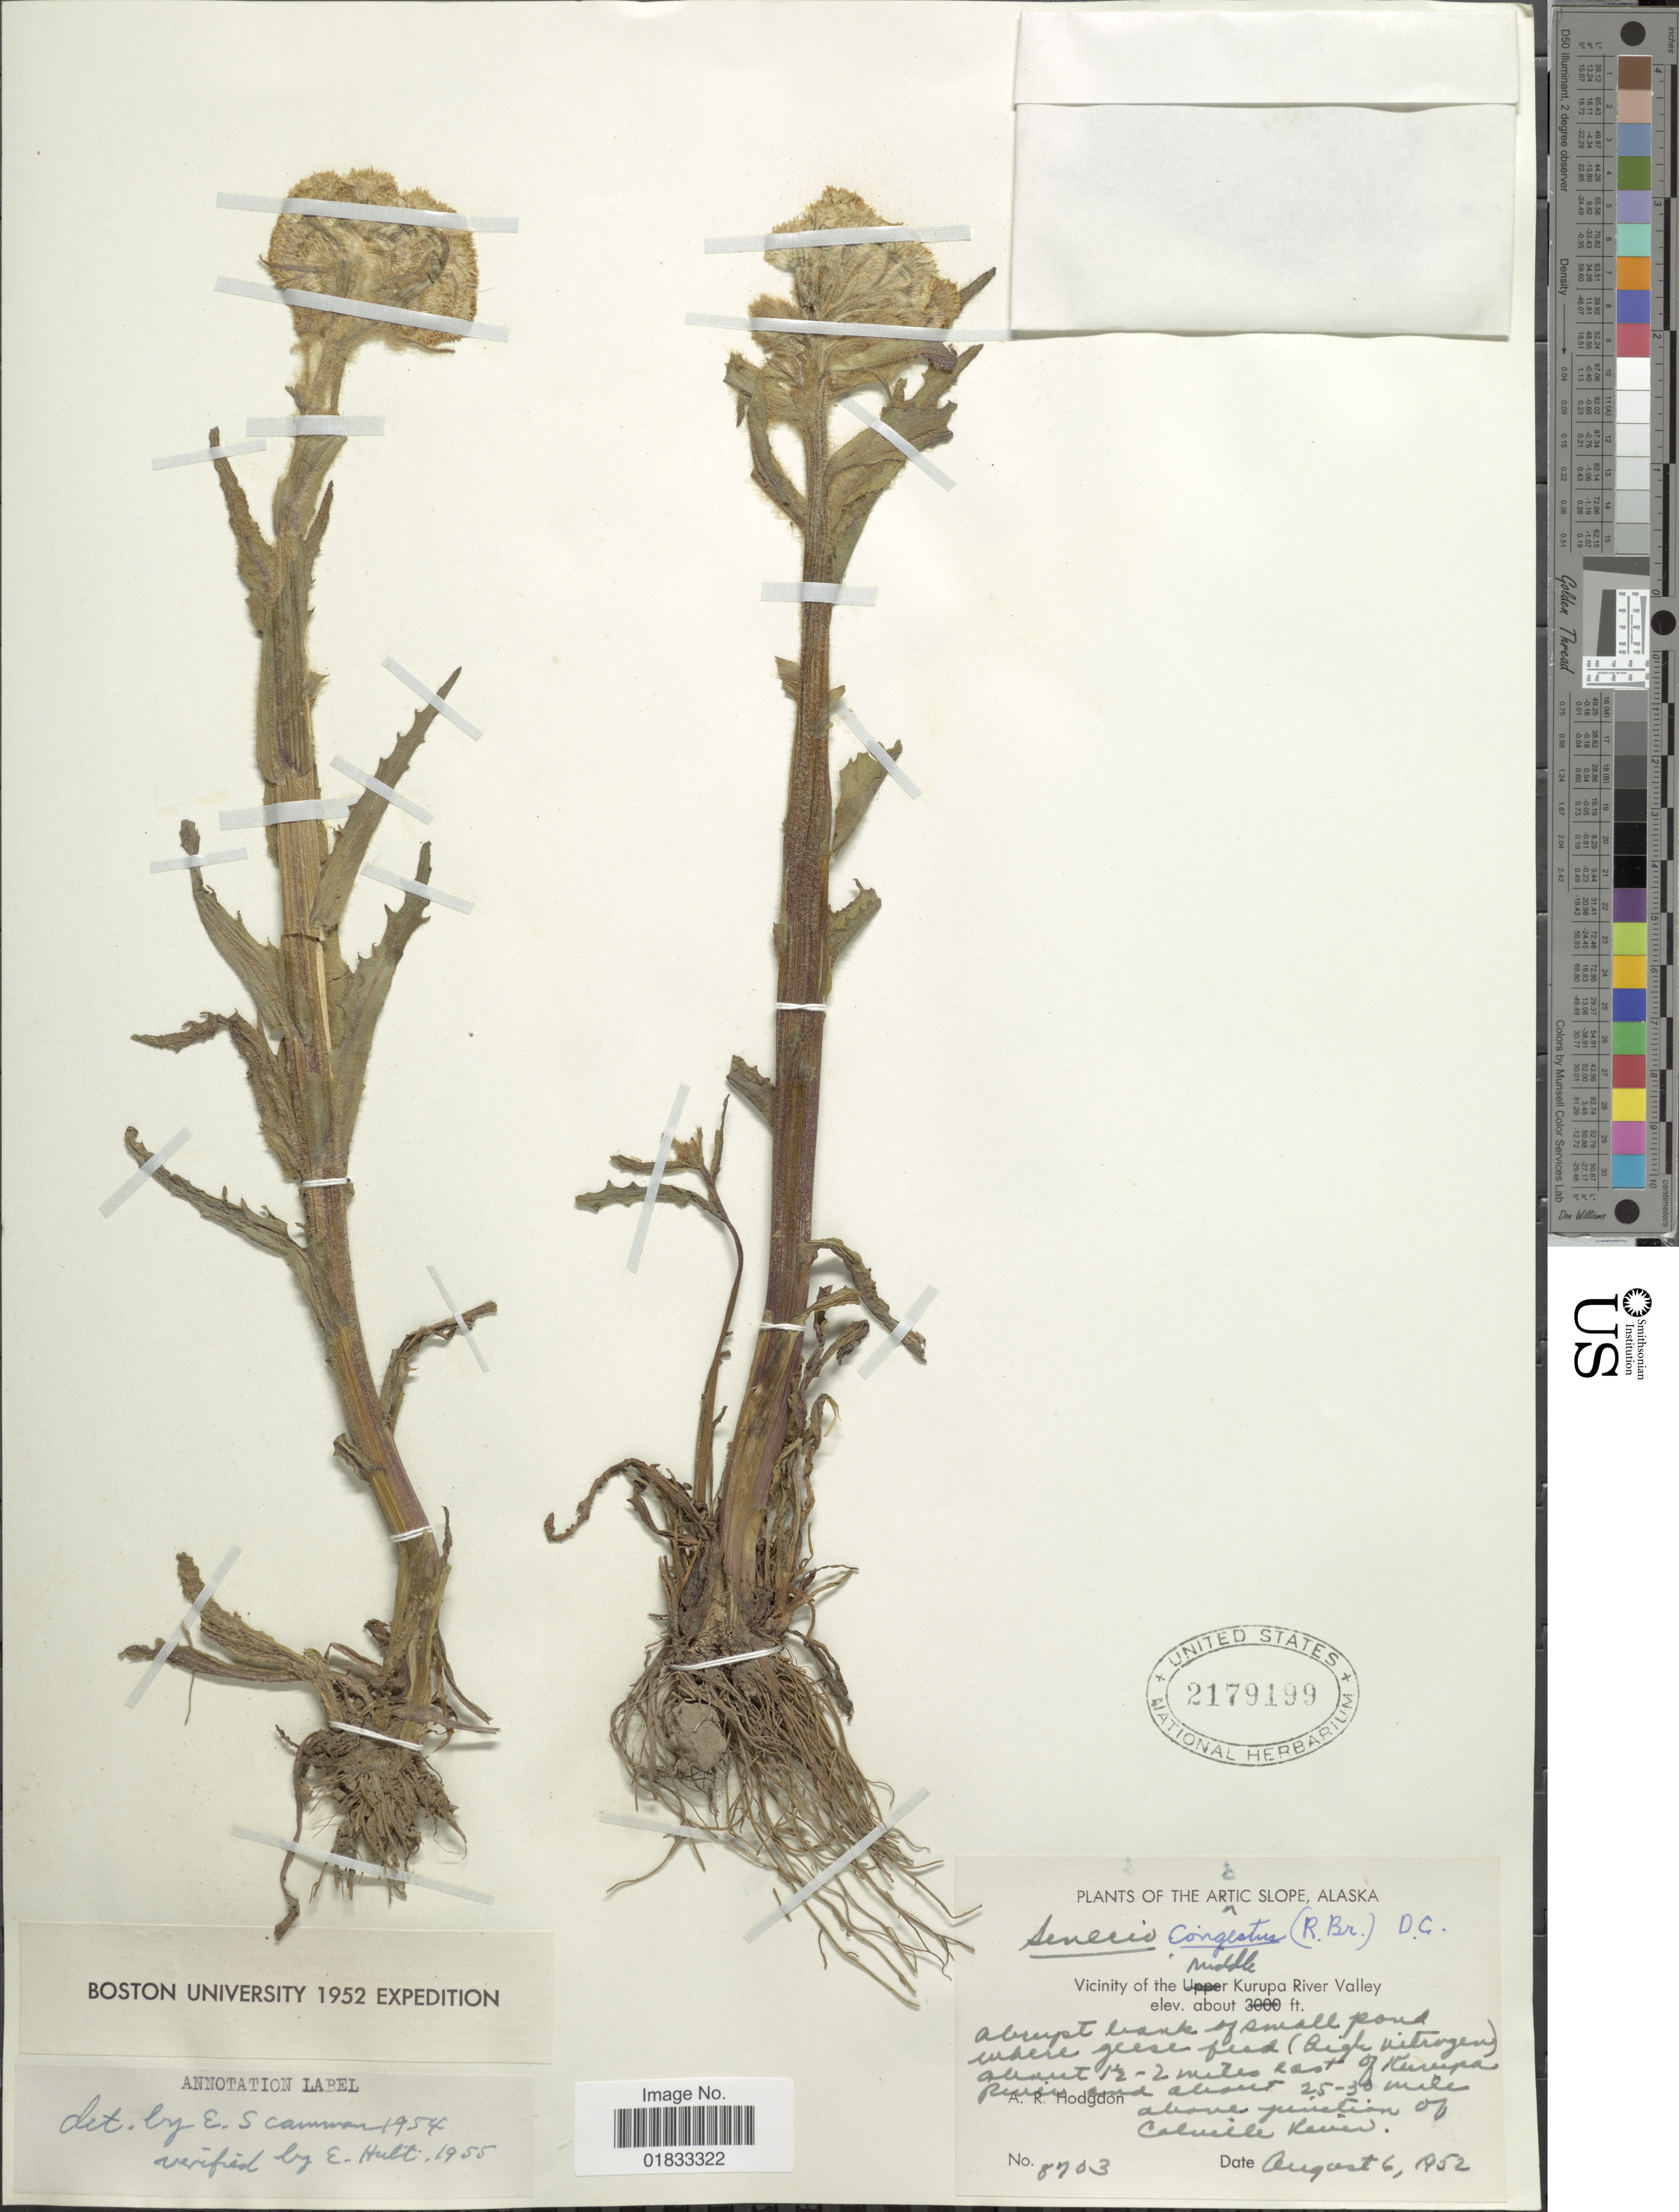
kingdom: Plantae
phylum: Tracheophyta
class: Magnoliopsida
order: Asterales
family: Asteraceae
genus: Tephroseris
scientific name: Tephroseris palustris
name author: (L.) Rchb.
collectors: A. R. Hodgdon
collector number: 8703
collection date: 1952-08-06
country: United States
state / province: Alaska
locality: Arctic Slope, Vicinity of Middle Kurupa River Valley, about 1½ - 2 miles east of Kurupa River and about 25-30 miles above junction of Colville river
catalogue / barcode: US 2179199